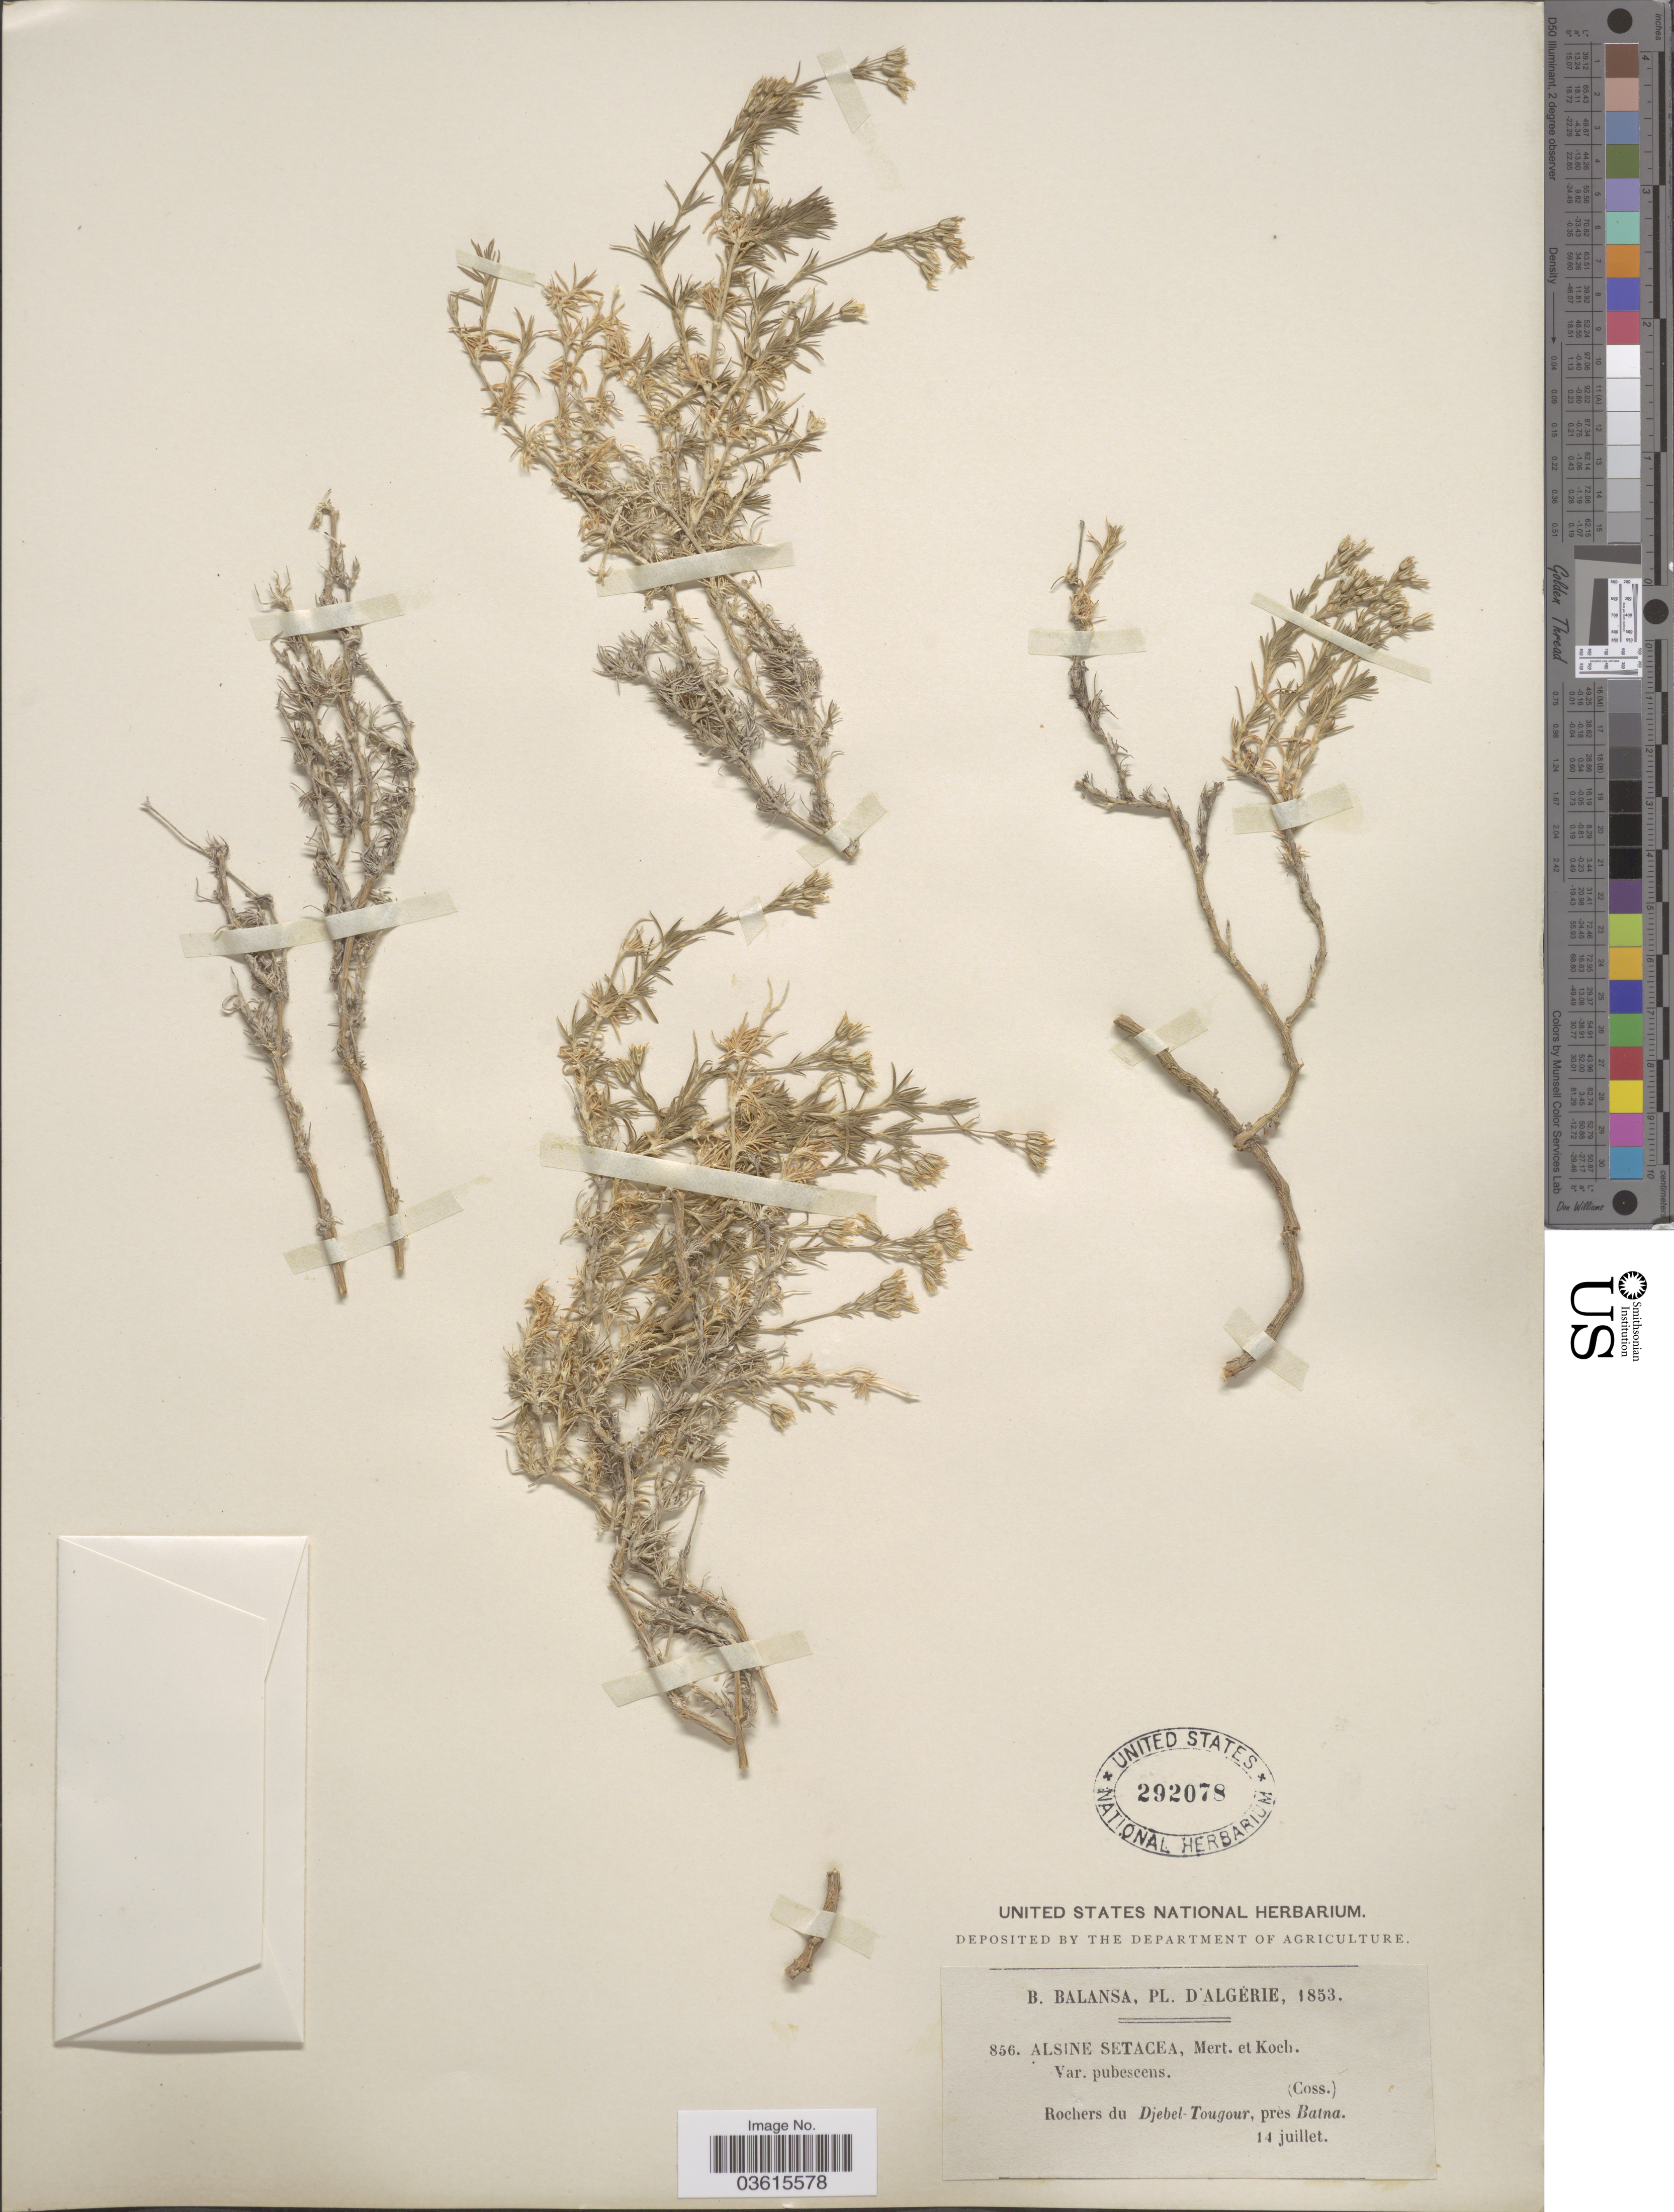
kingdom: Plantae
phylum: Tracheophyta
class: Magnoliopsida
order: Caryophyllales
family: Caryophyllaceae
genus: Arenaria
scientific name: Arenaria setacea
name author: Thuill.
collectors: B. Balansa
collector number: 856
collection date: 1853-07-14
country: Algeria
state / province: Batna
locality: Rochers du Djebel-Tougour, près Batna.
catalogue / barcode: US 292078